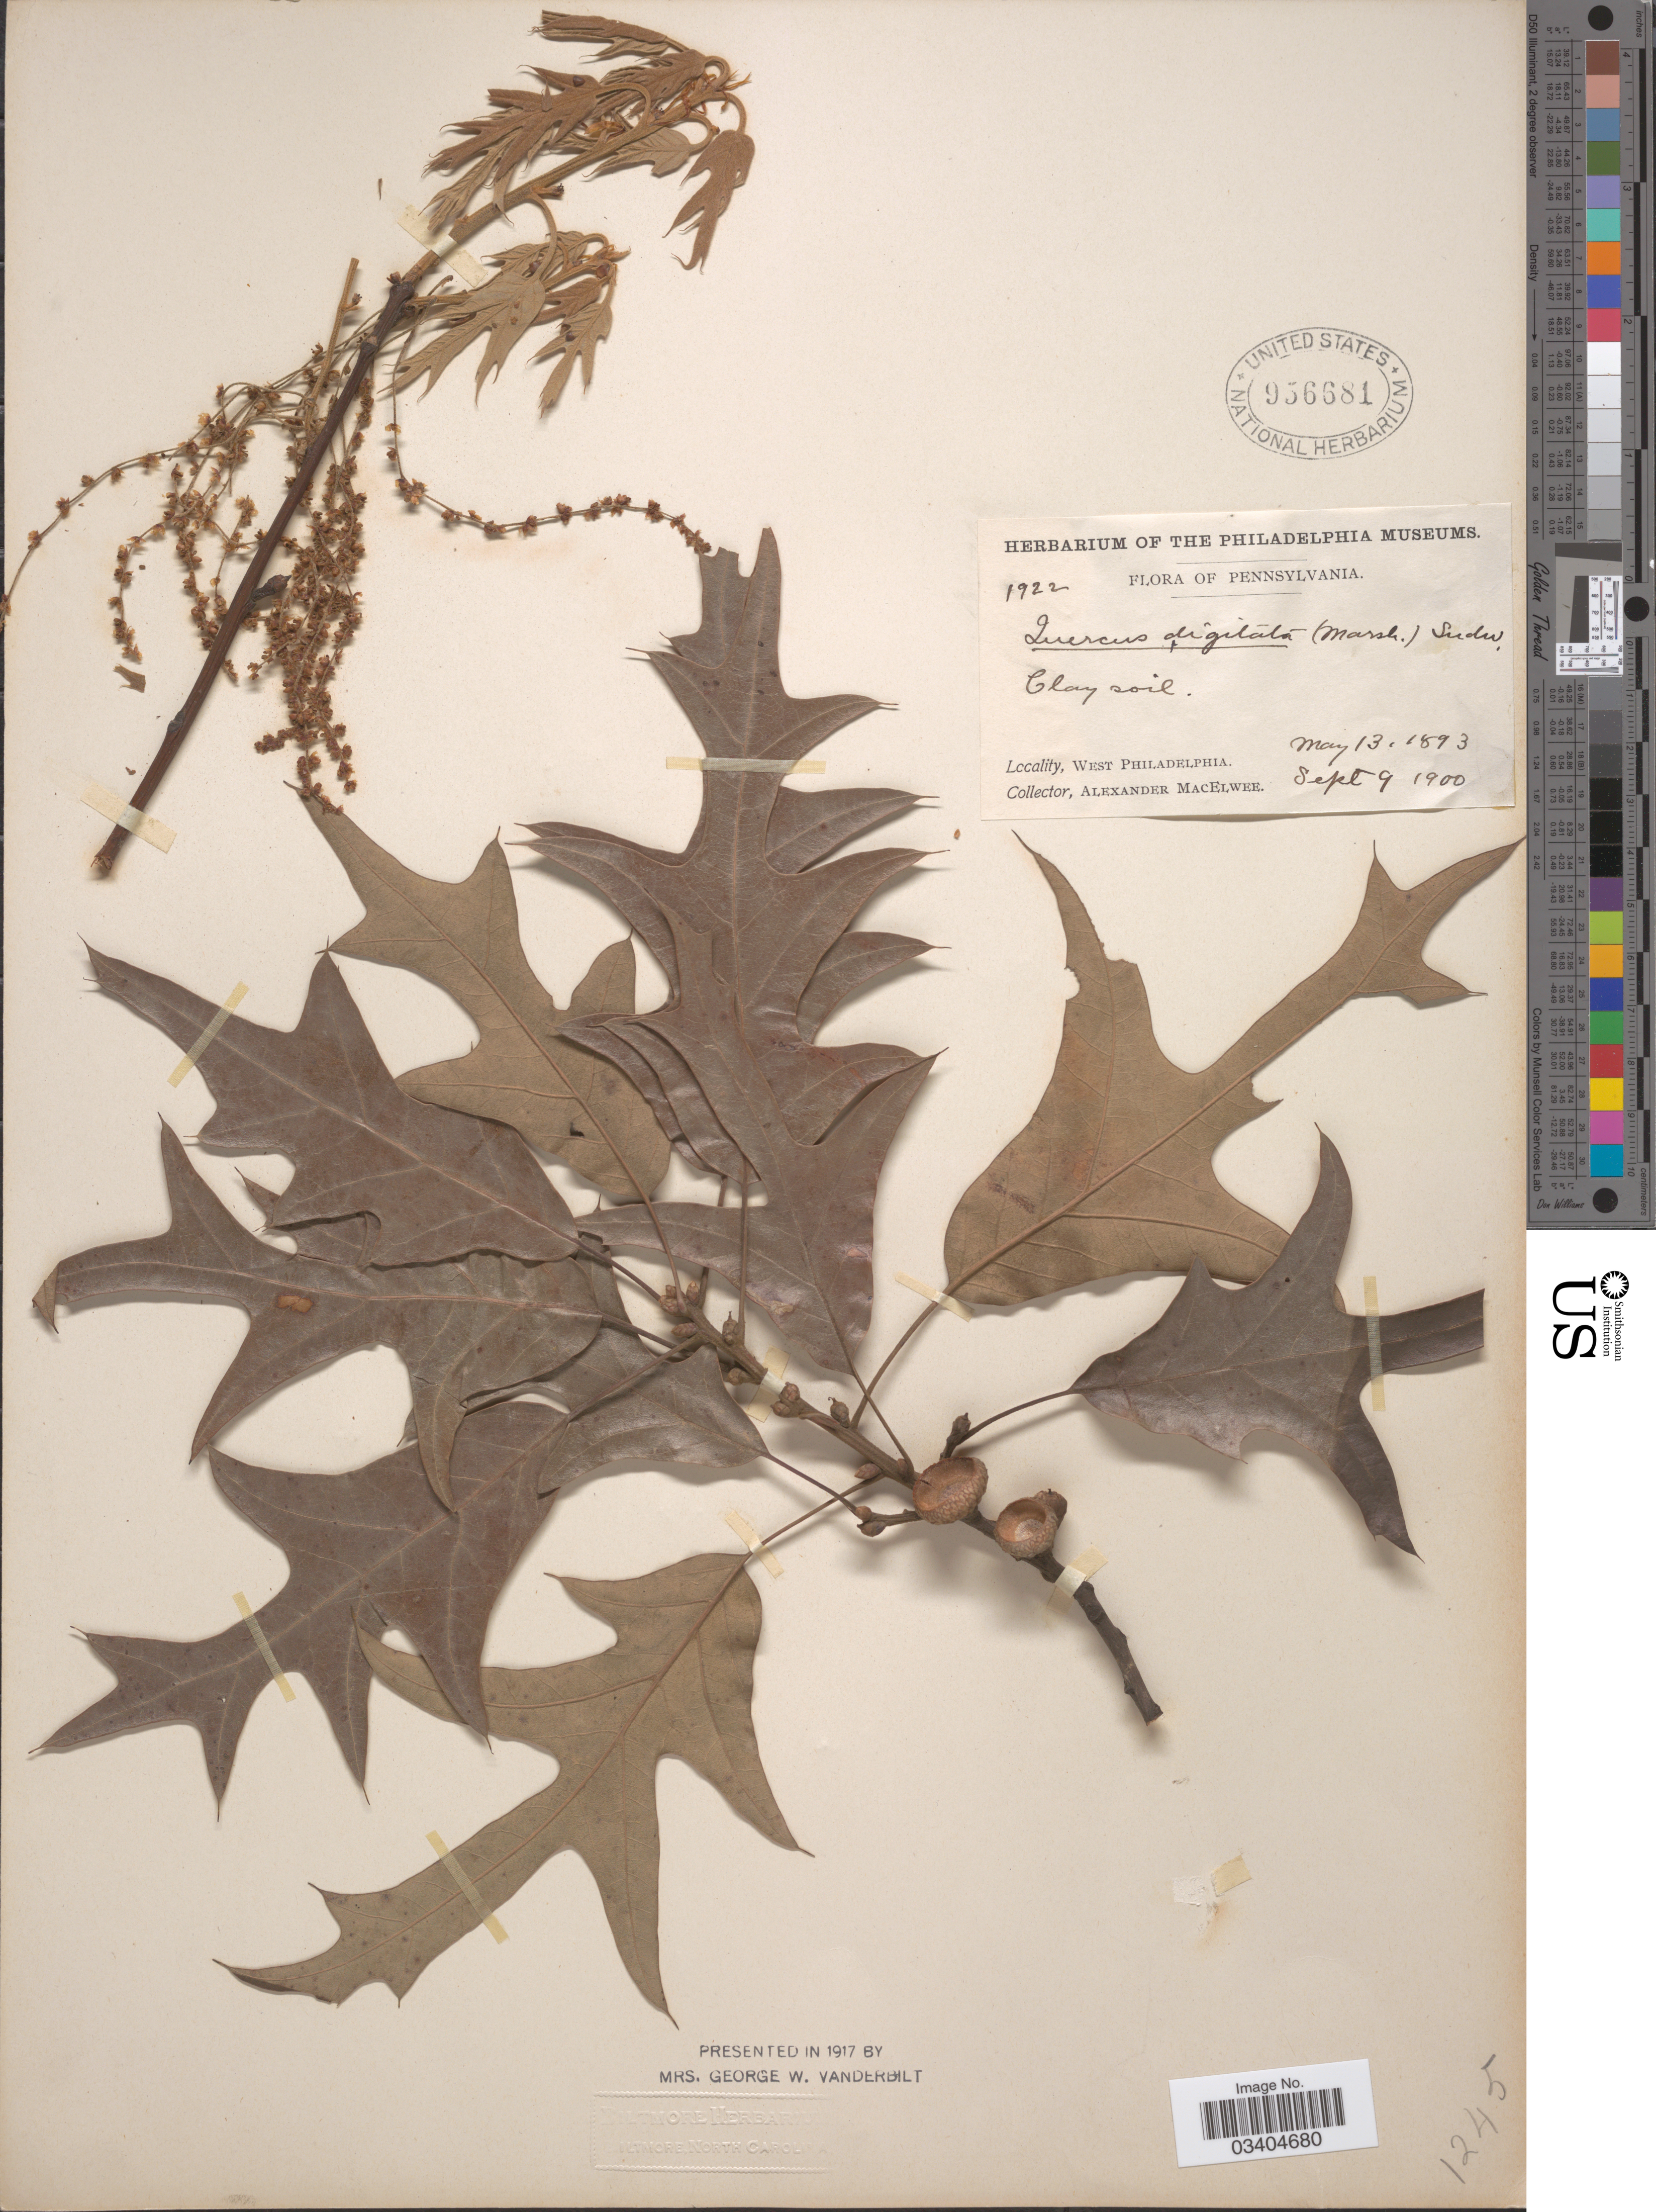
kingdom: Plantae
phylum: Tracheophyta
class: Magnoliopsida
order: Fagales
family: Fagaceae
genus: Quercus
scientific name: Quercus falcata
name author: Michx.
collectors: A. MacElwee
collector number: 1922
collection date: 1893-05-13/1900-09-09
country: United States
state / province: Pennsylvania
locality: West Philadelphia.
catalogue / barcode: US 956681